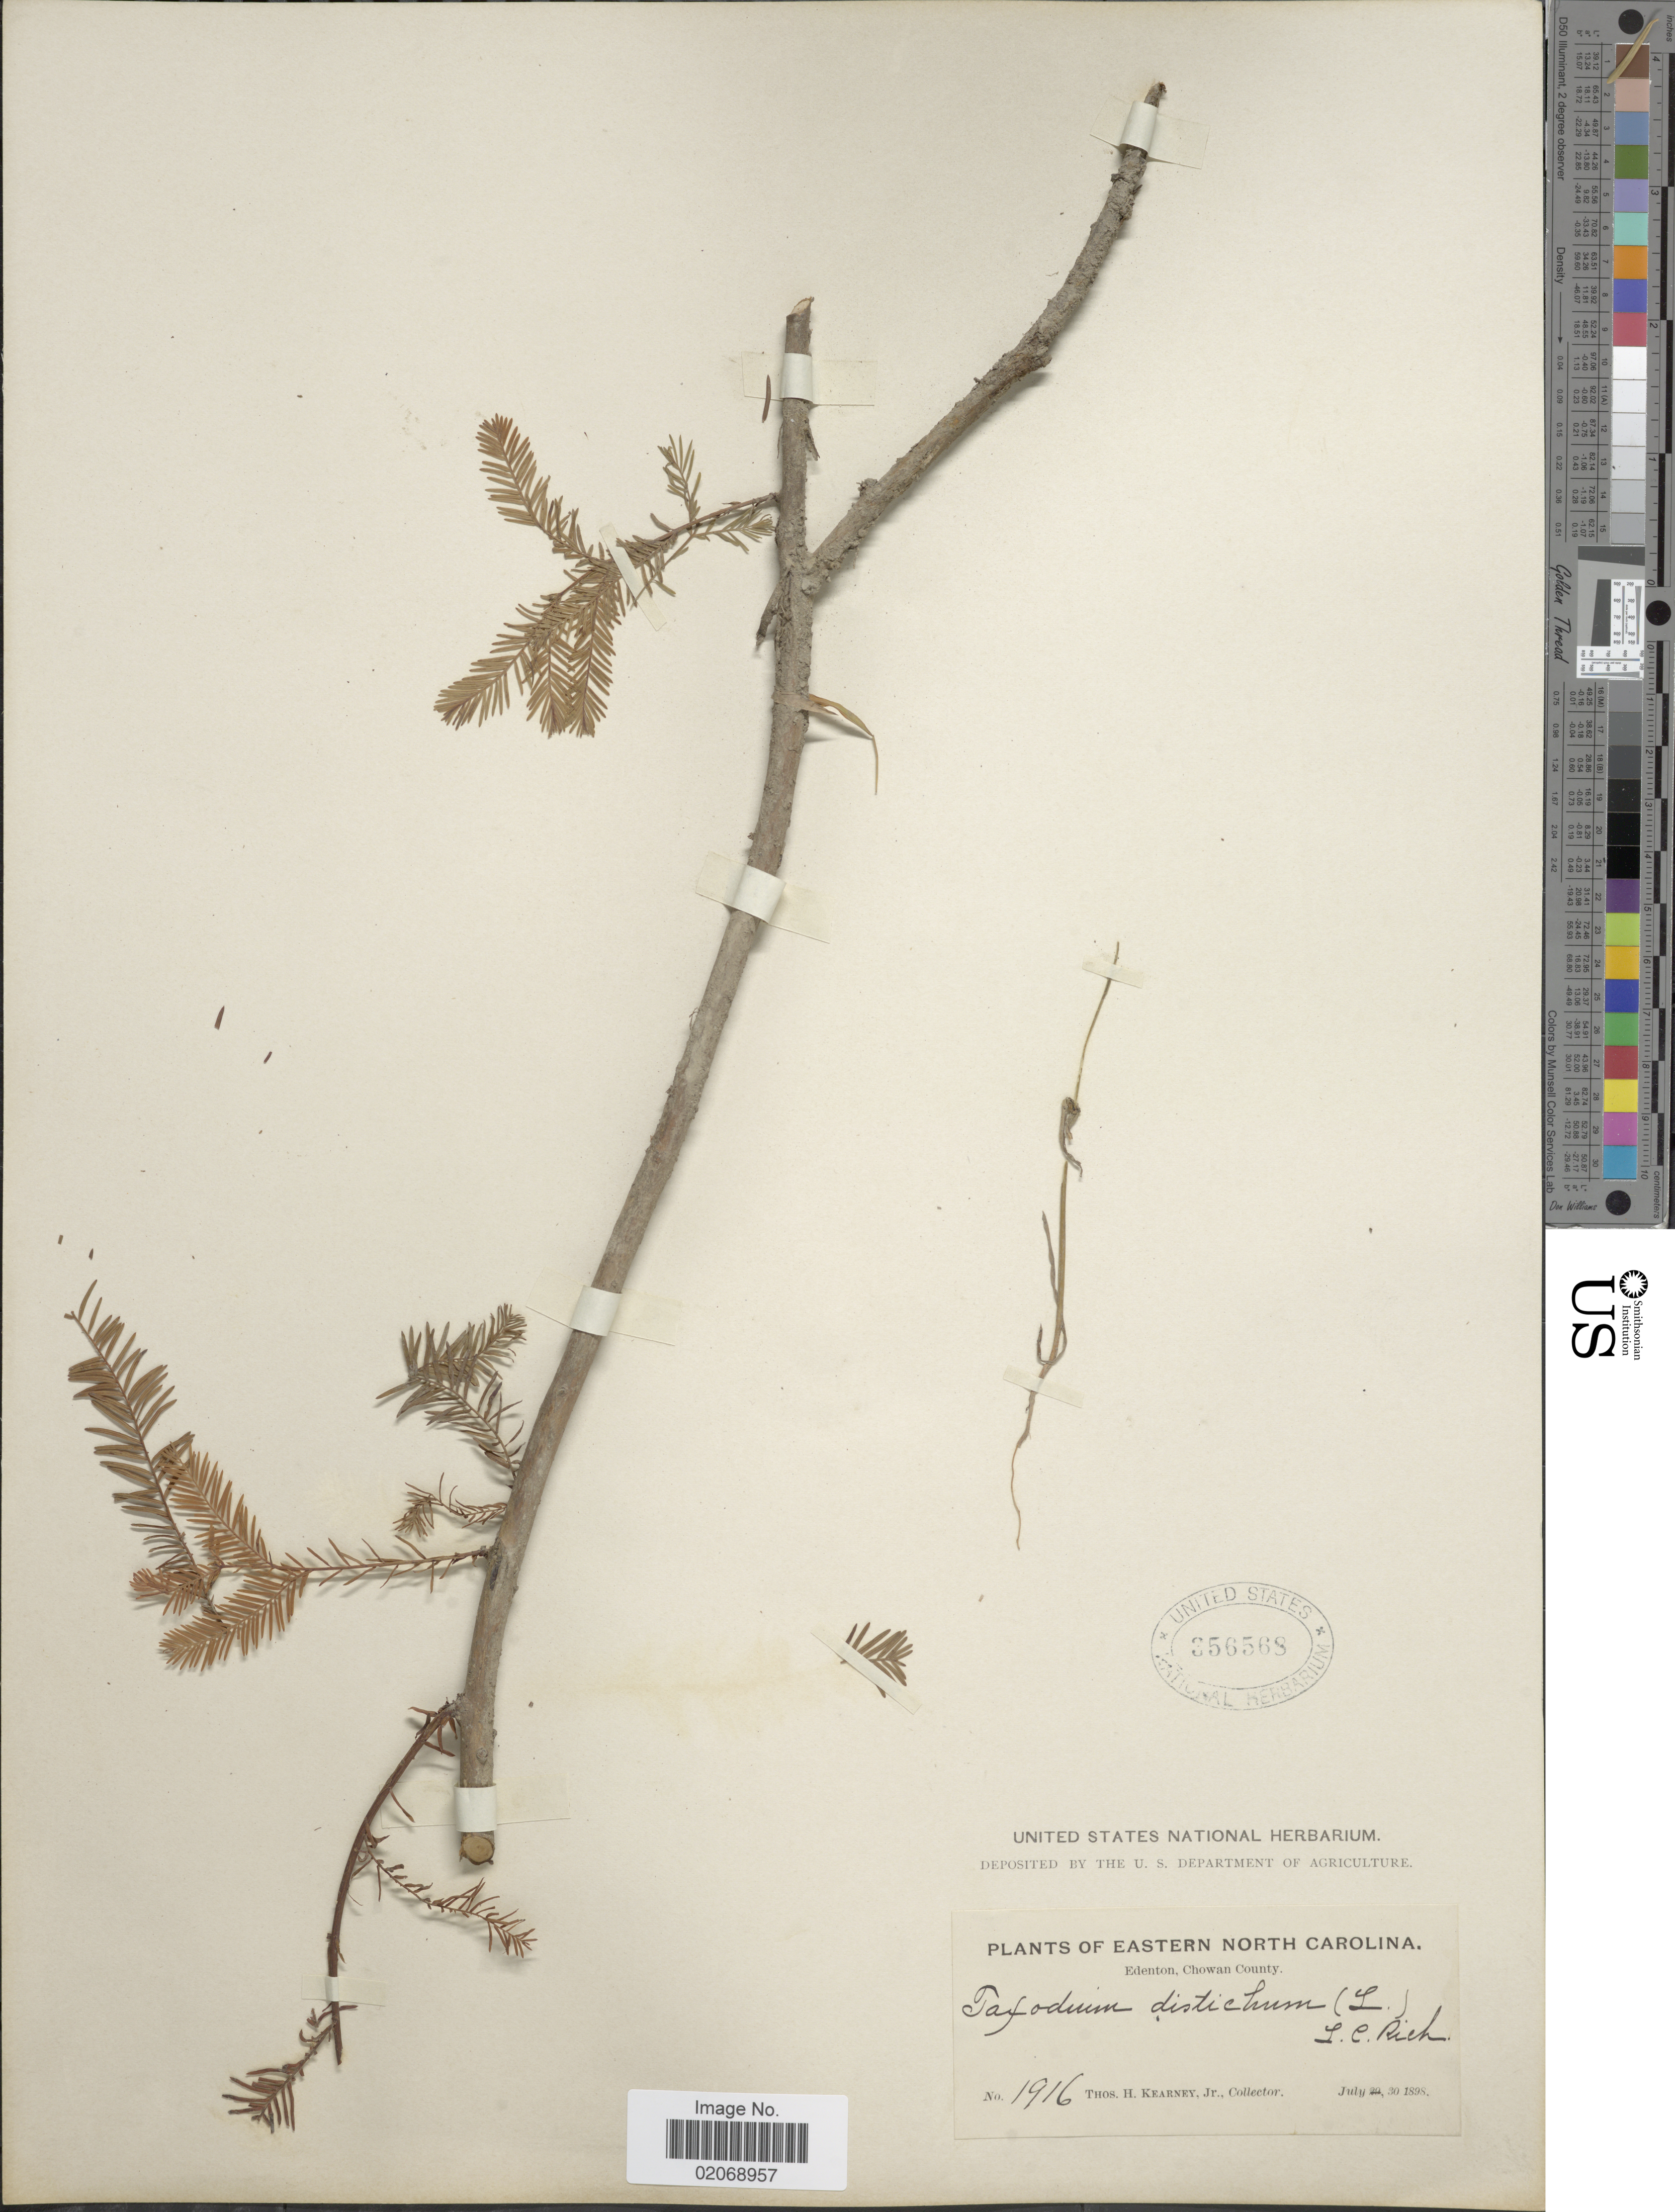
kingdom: Plantae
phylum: Tracheophyta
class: Pinopsida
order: Pinales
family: Cupressaceae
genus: Taxodium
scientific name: Taxodium distichum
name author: (L.) Rich.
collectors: T. H. Kearney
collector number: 1916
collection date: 1898-07-30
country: United States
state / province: North Carolina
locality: Eastern North Carolina, Edenton, Chowan County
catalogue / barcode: US 356568